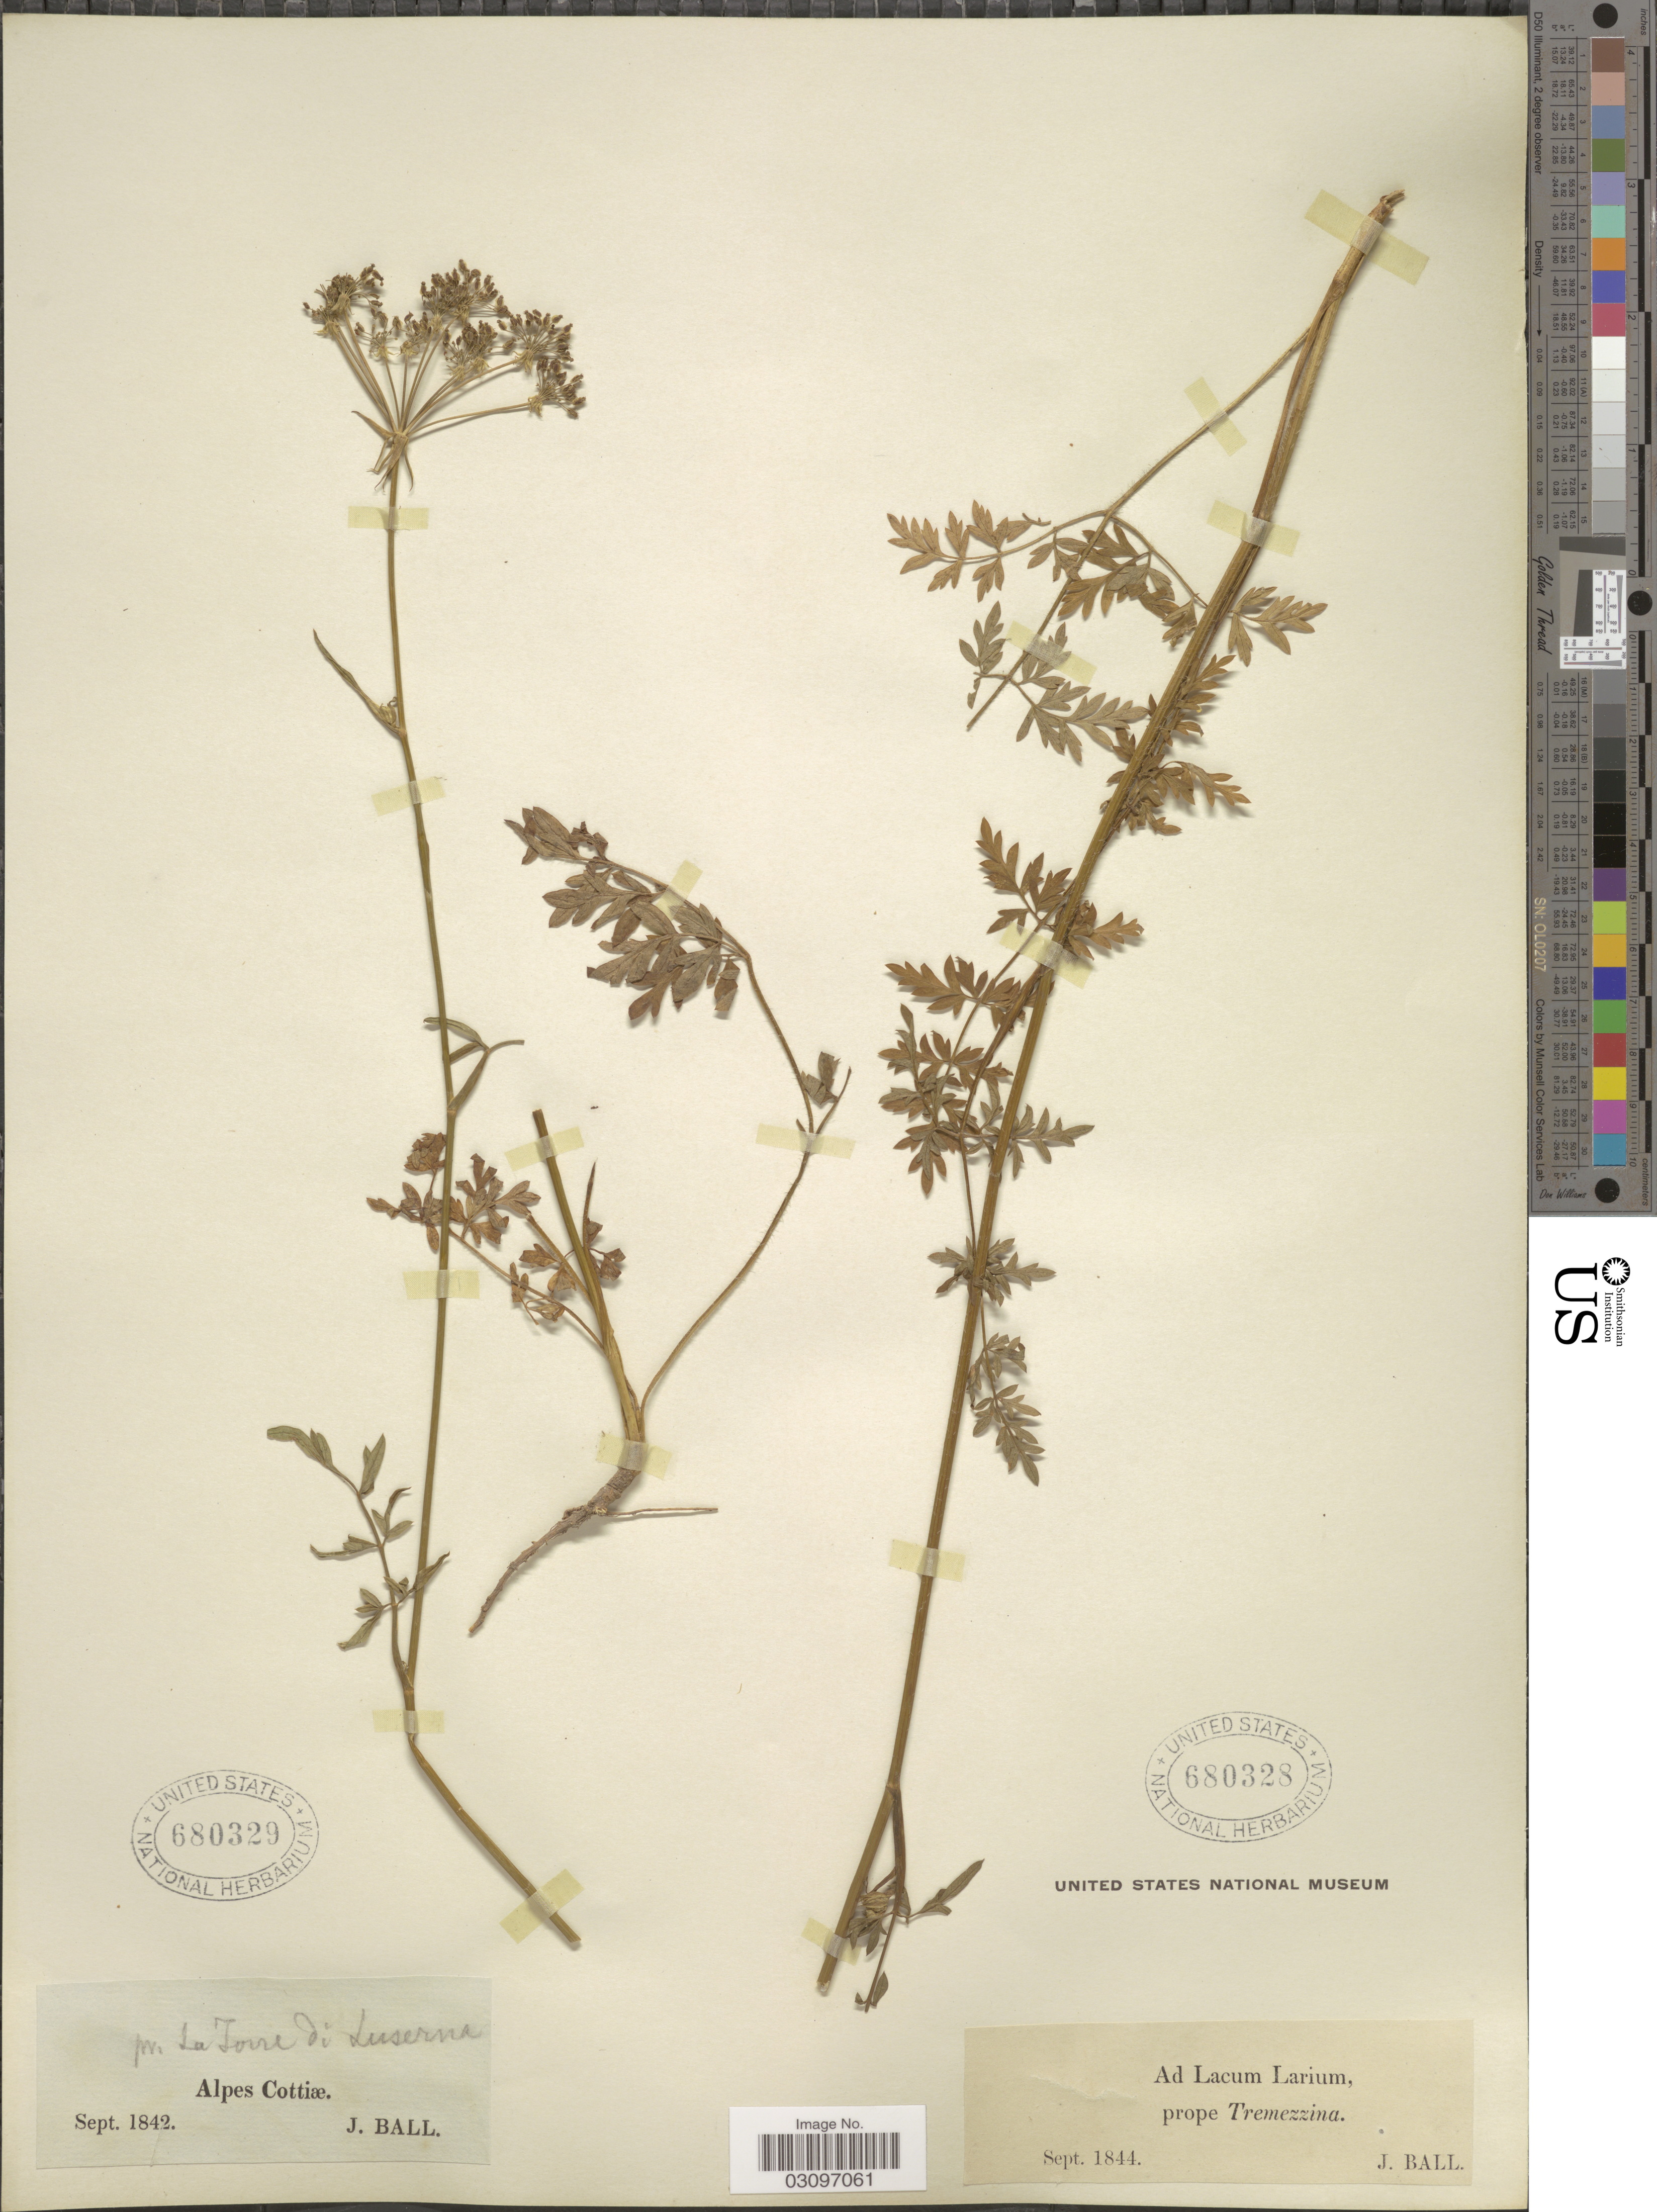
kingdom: Plantae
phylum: Tracheophyta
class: Magnoliopsida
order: Apiales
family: Apiaceae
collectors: J. Ball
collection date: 1842-09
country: Italy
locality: Pr. La Torre di Luserna. Alpes Cottiæ.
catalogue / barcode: US 680329-2